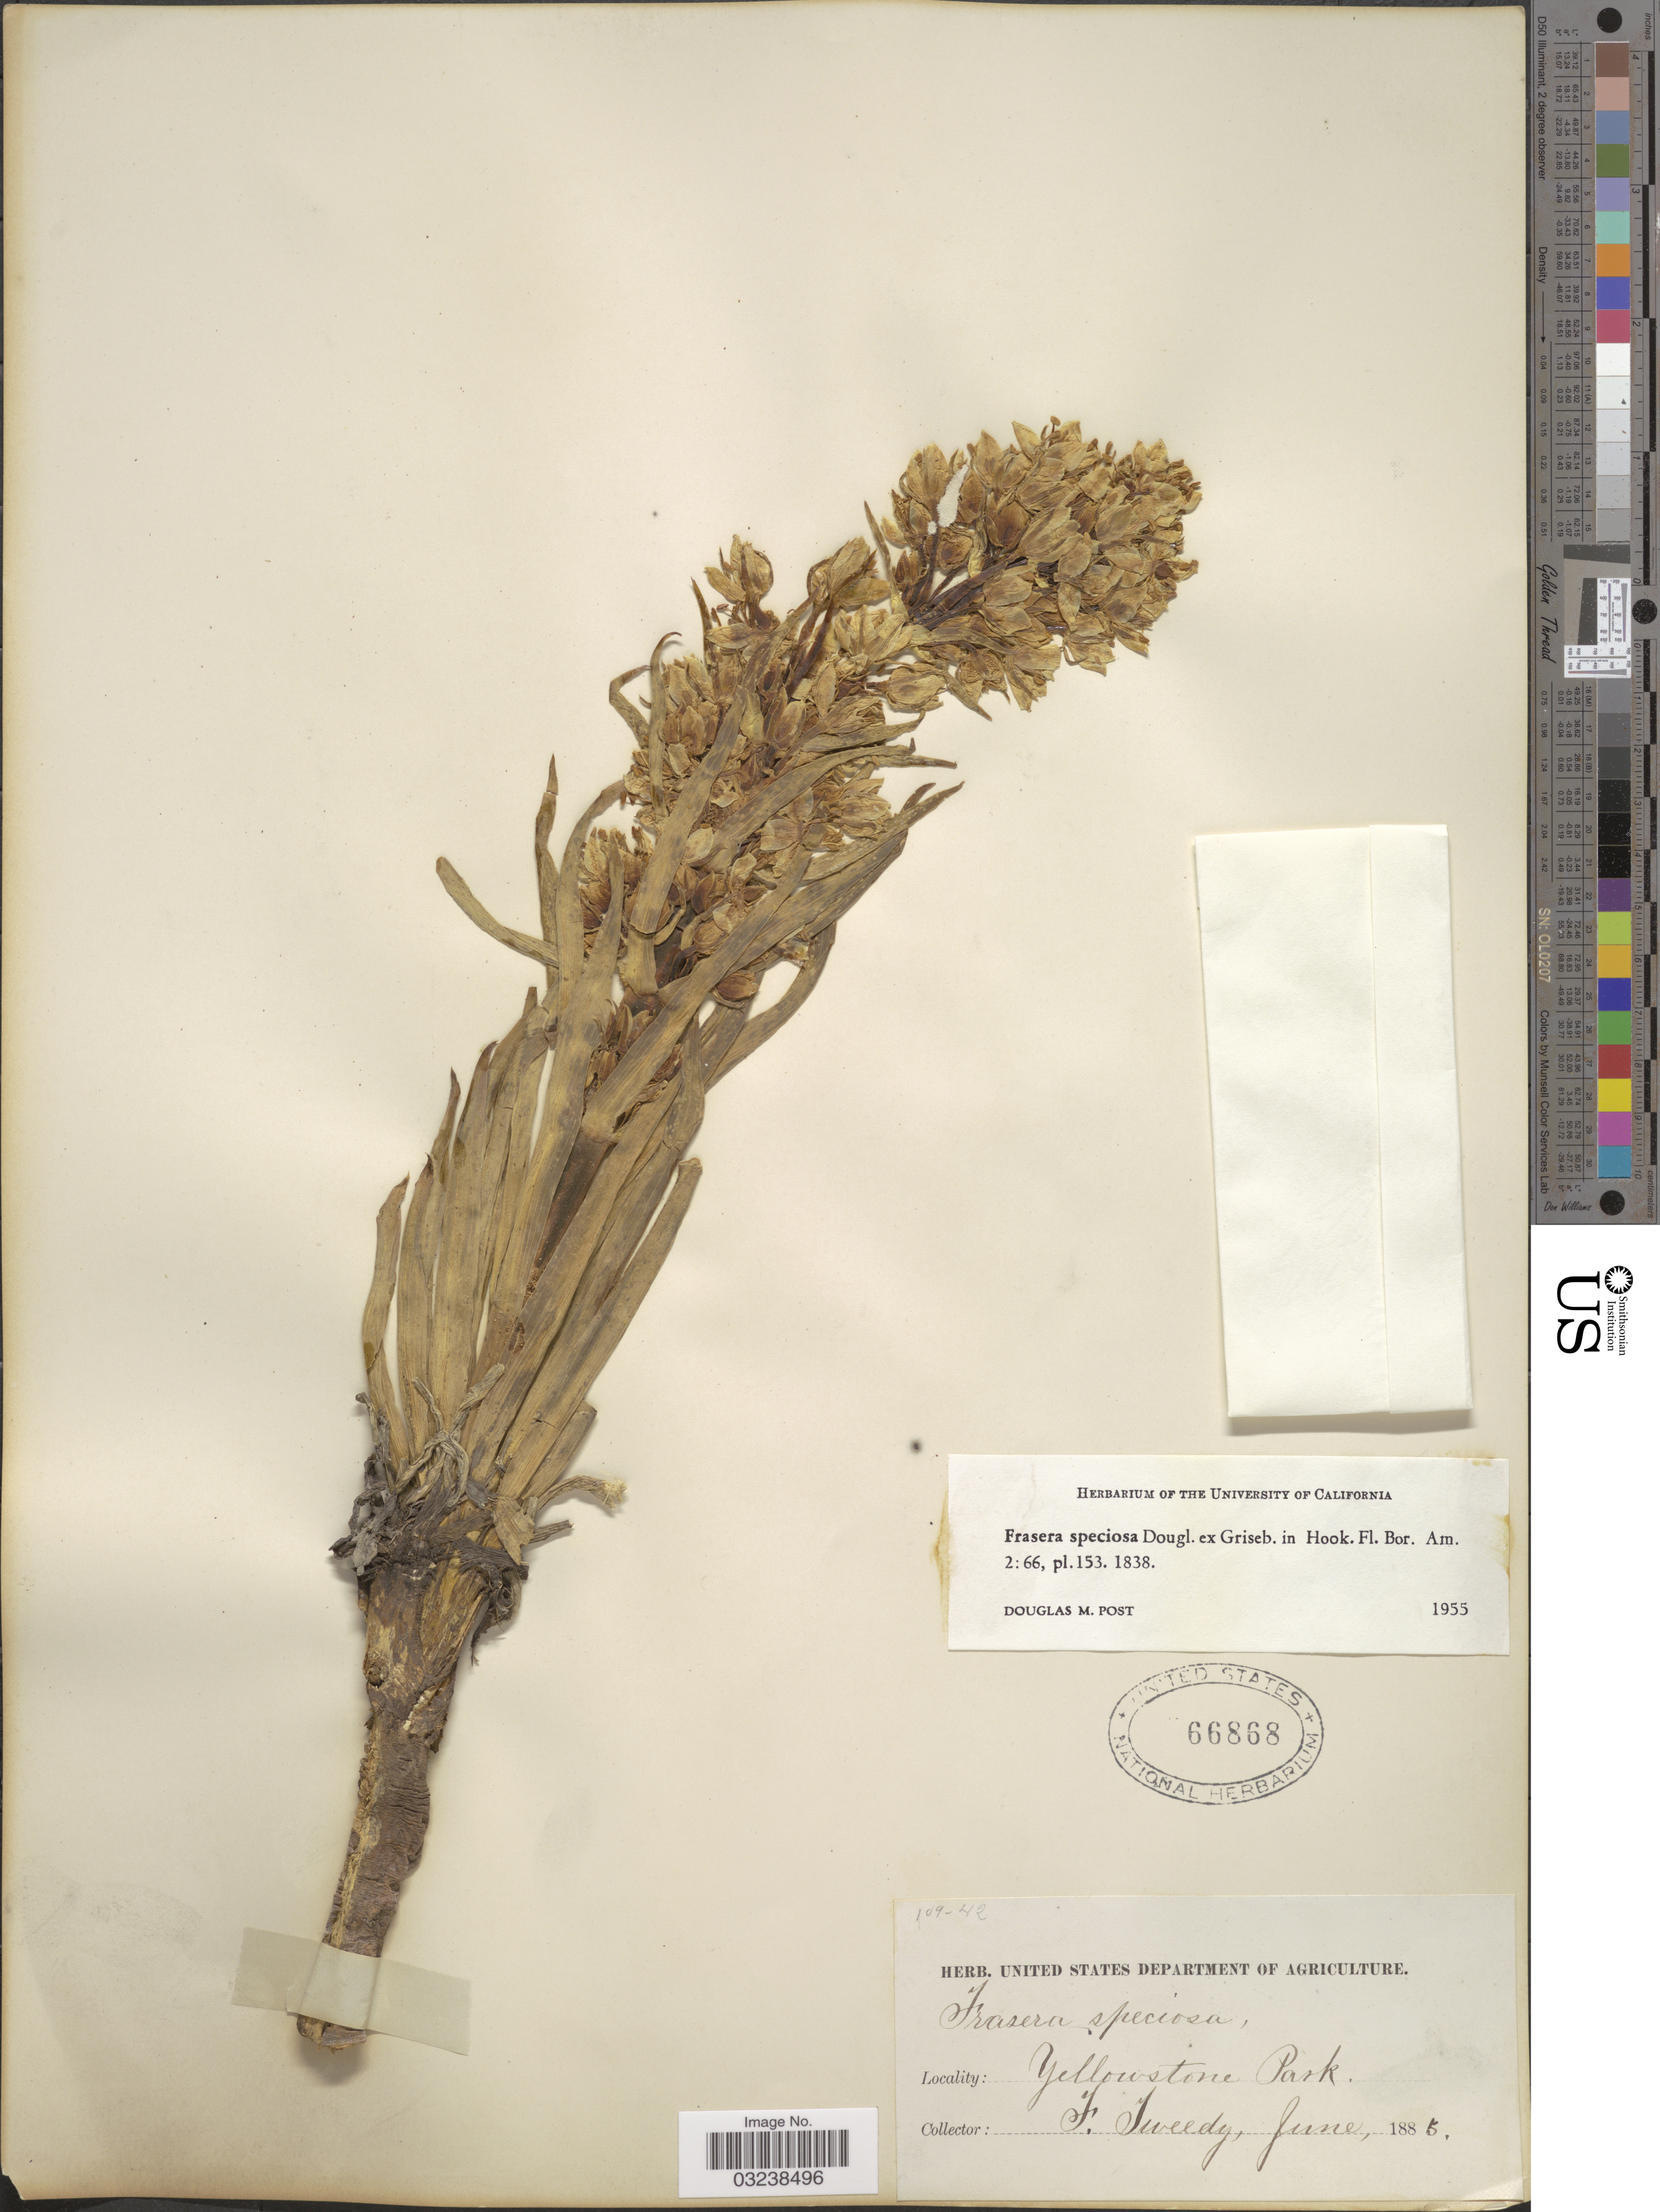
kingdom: Plantae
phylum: Tracheophyta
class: Magnoliopsida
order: Gentianales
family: Gentianaceae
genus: Swertia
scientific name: Swertia radiata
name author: (Kellogg) Kuntze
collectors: F. Tweedy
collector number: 109-42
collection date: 1885-06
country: United States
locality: Yellowstone Park.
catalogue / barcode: US 66868